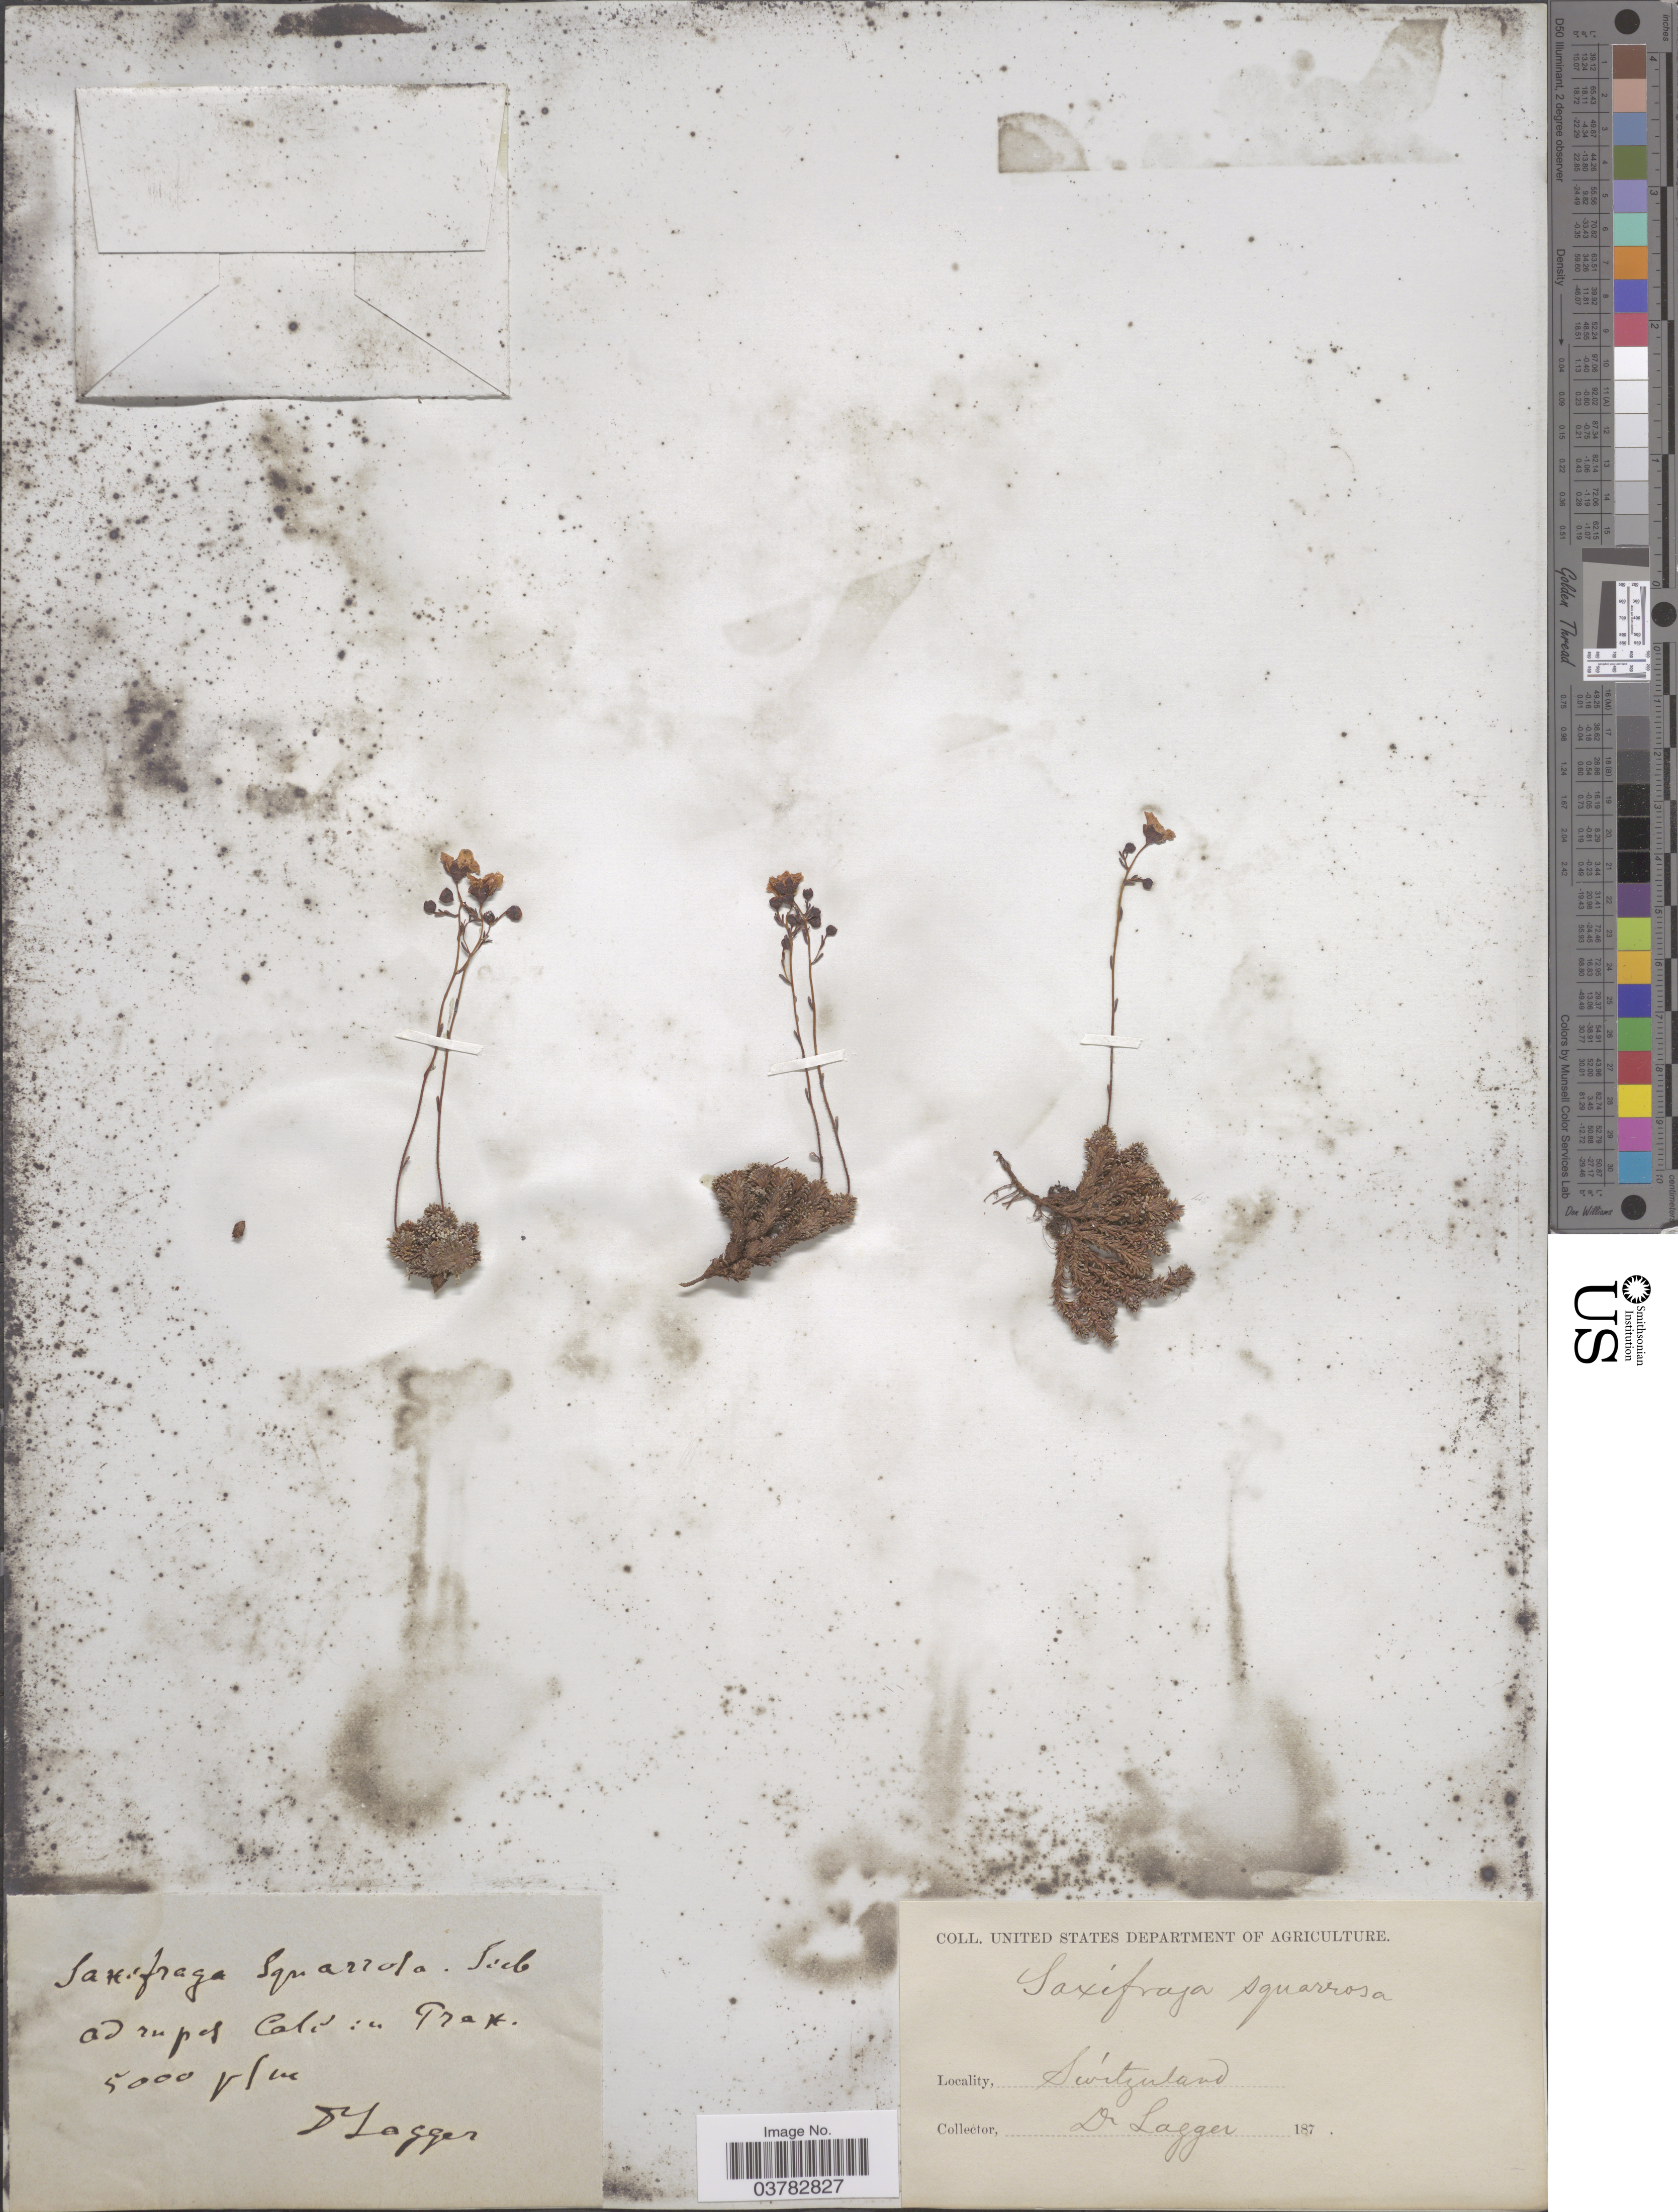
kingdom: Plantae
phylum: Tracheophyta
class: Magnoliopsida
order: Saxifragales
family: Saxifragaceae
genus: Saxifraga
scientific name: Saxifraga squarrosa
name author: Sieber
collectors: F. J. Lagger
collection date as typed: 187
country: Switzerland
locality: Ad rupes Cali in Trak.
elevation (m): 5000